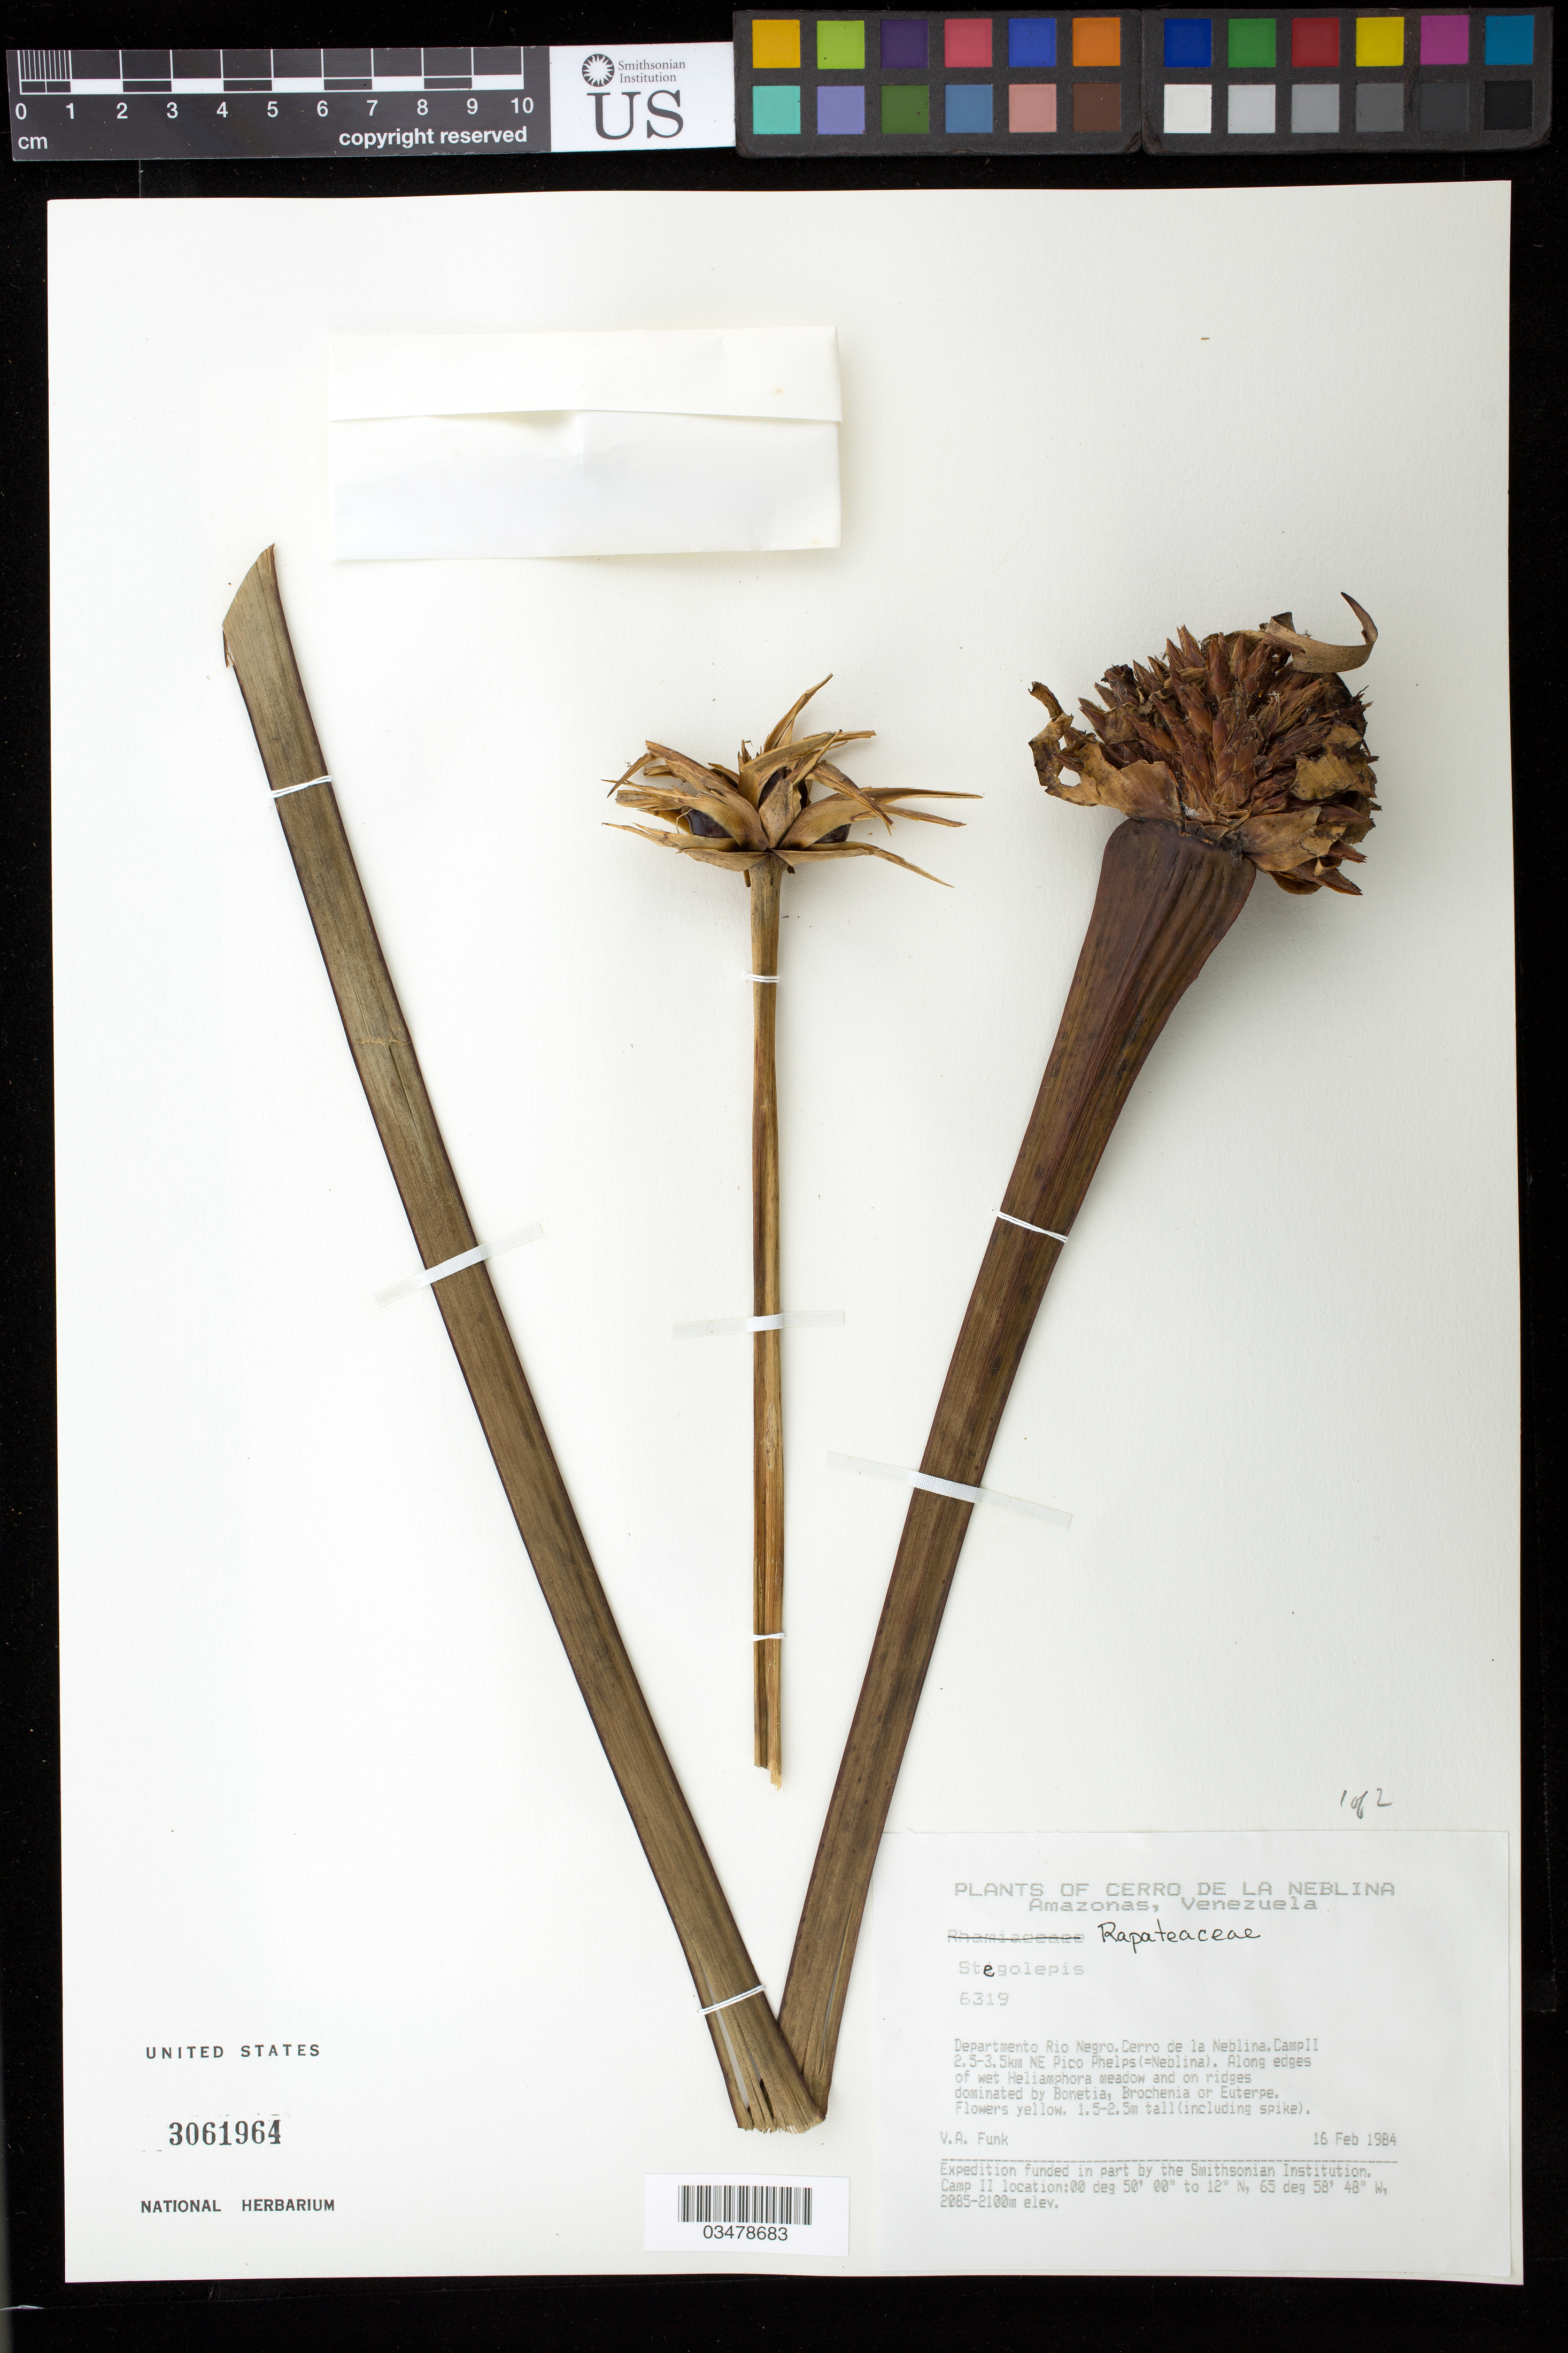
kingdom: Plantae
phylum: Tracheophyta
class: Liliopsida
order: Poales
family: Rapateaceae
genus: Stegolepis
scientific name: Stegolepis sp.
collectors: V. Funk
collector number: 6319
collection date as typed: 16-Feb-84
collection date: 1984-02-16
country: Venezuela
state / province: Amazonas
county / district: Río Negro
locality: Cerro de la Neblina, Camp II 2.5-3.5 km NE Pico Phelps (=Neblina)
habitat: Wet meadow with Heliamphora, grasses and sphagnum surrounded by low forest of predominately Euterpe and Bonnetia.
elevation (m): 2085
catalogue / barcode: US 3061964